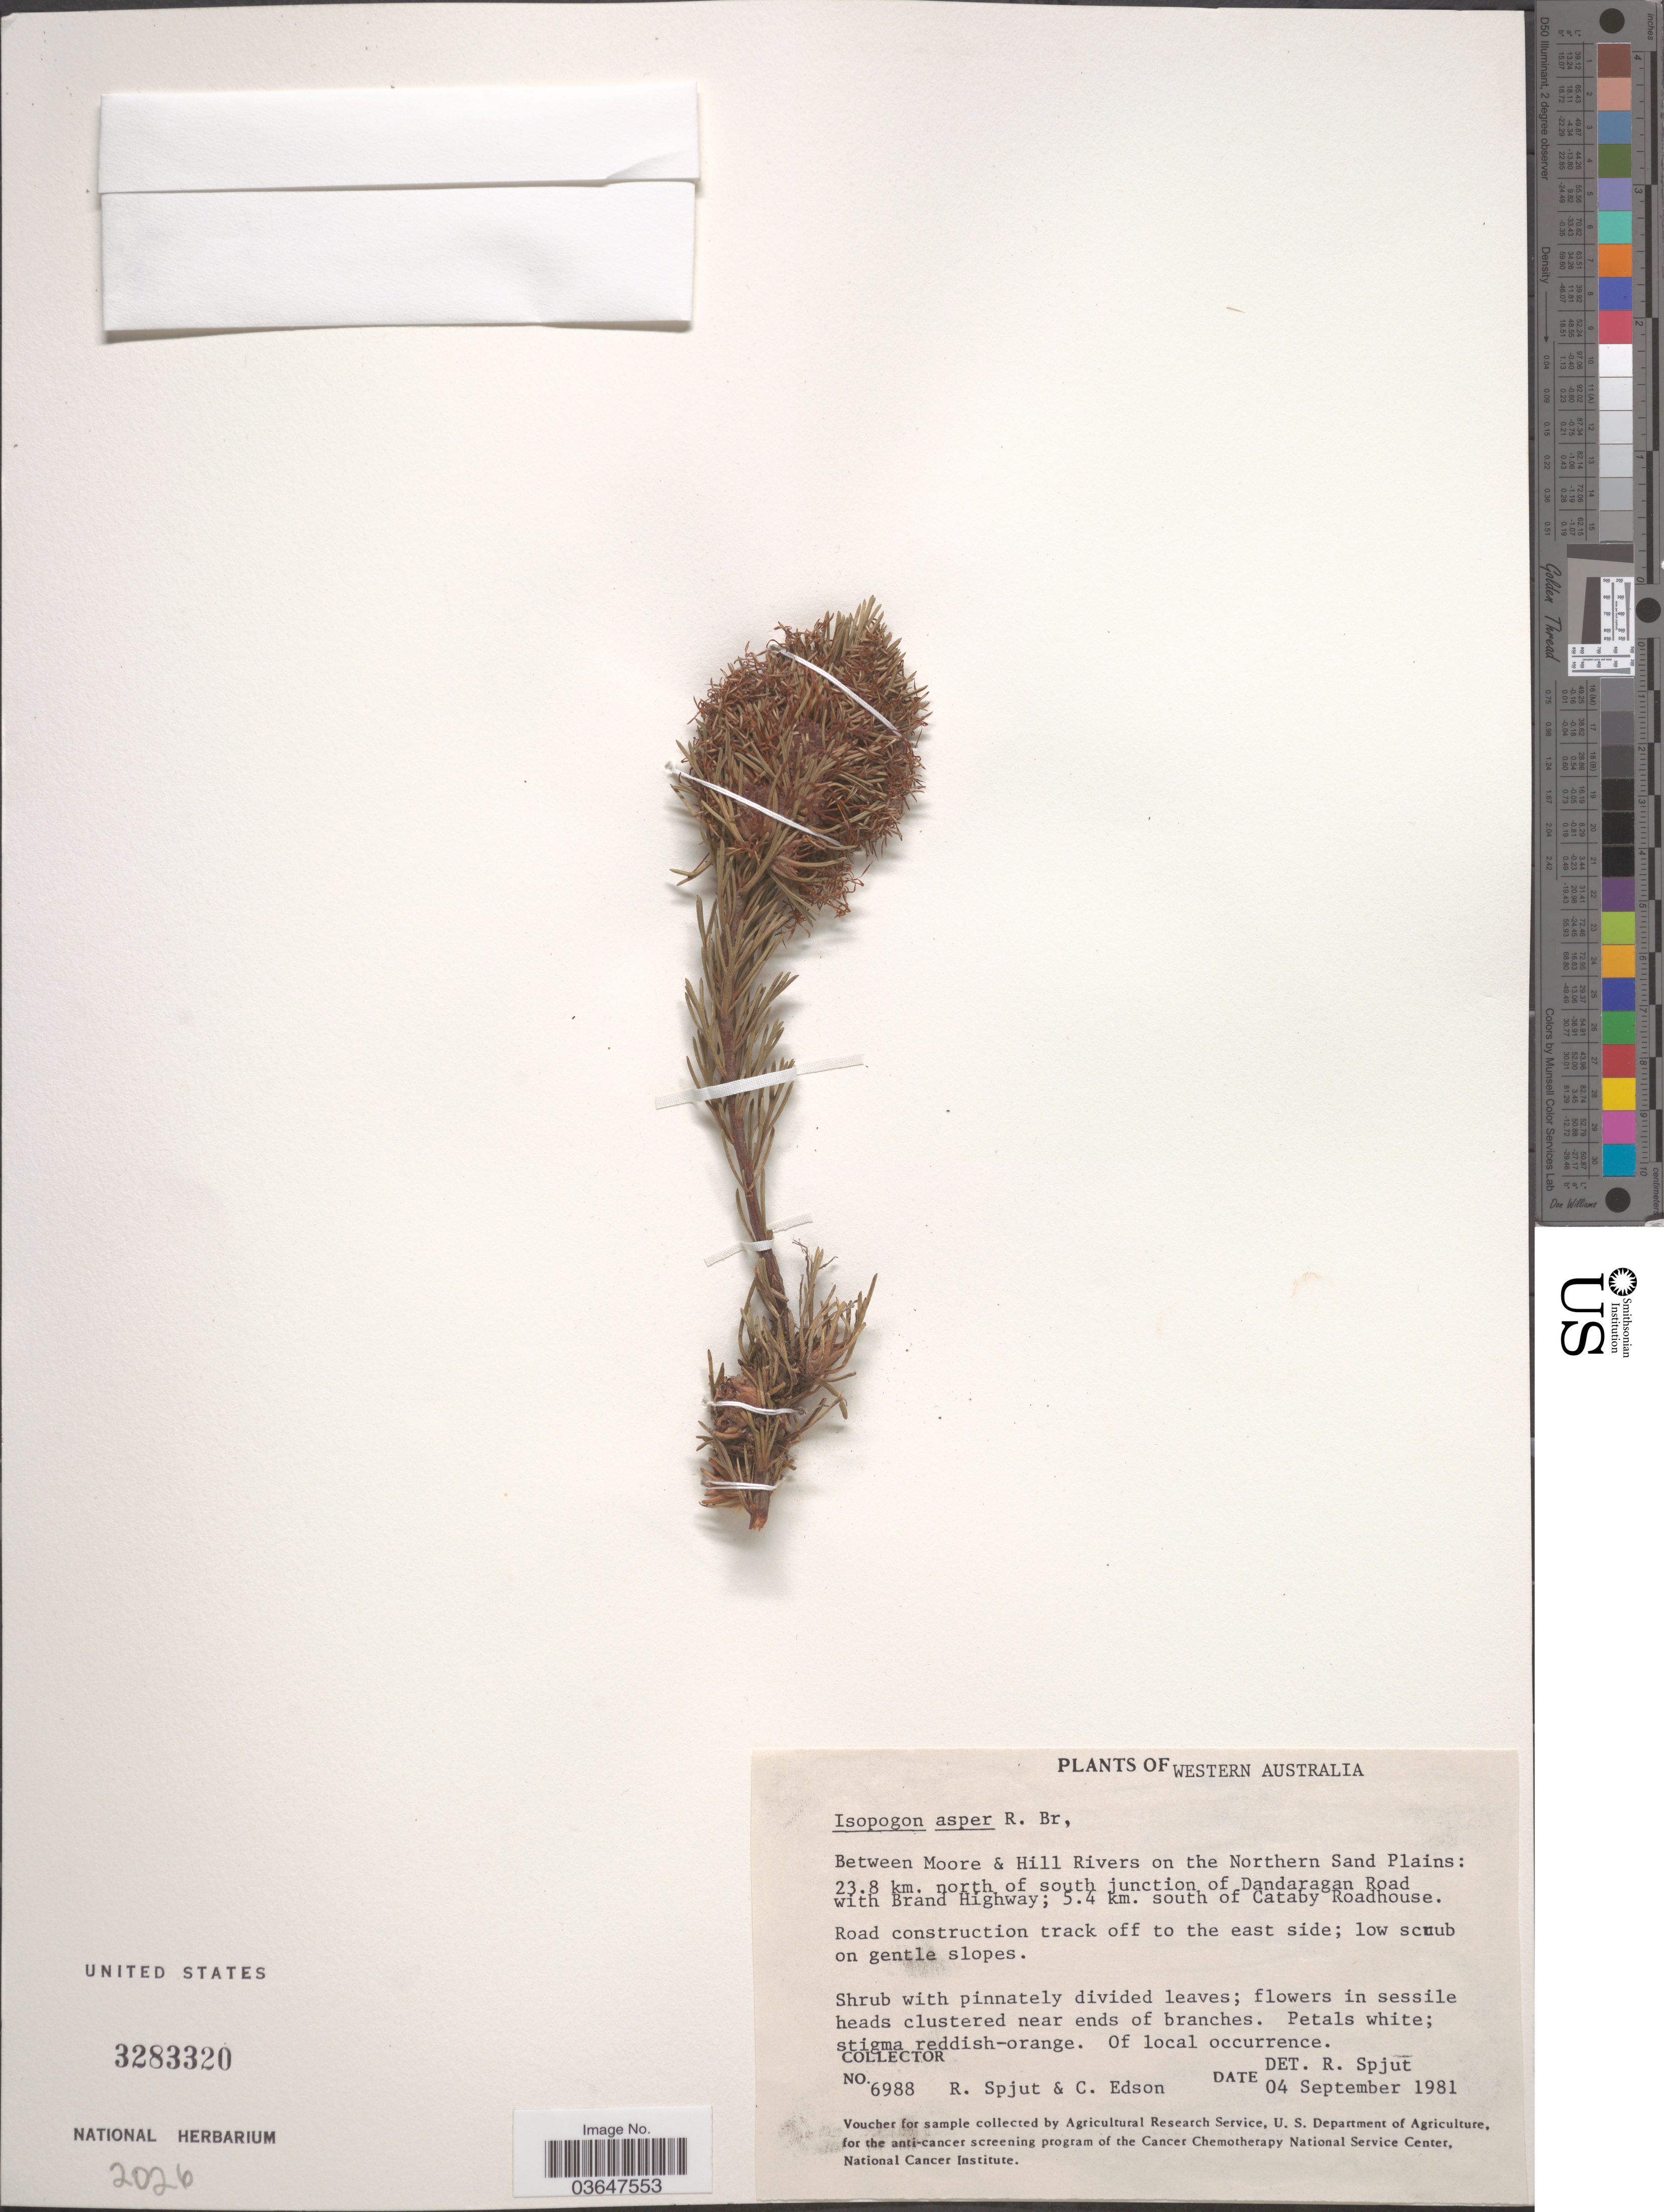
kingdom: Plantae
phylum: Tracheophyta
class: Magnoliopsida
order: Proteales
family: Proteaceae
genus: Isopogon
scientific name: Isopogon asper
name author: R. Br.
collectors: R. Spjut & C. Edson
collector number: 6988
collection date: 1981-09-04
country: Australia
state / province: Western Australia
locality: Between Moore & Hill Rivers on the Northern Sand Plains: 23.8 km. north of south junction of Dandaragan Road with Brand Highway; 5.4 km. south of Cataby Roadhouse. Road construction track off to the east side.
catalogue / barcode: US 3283320